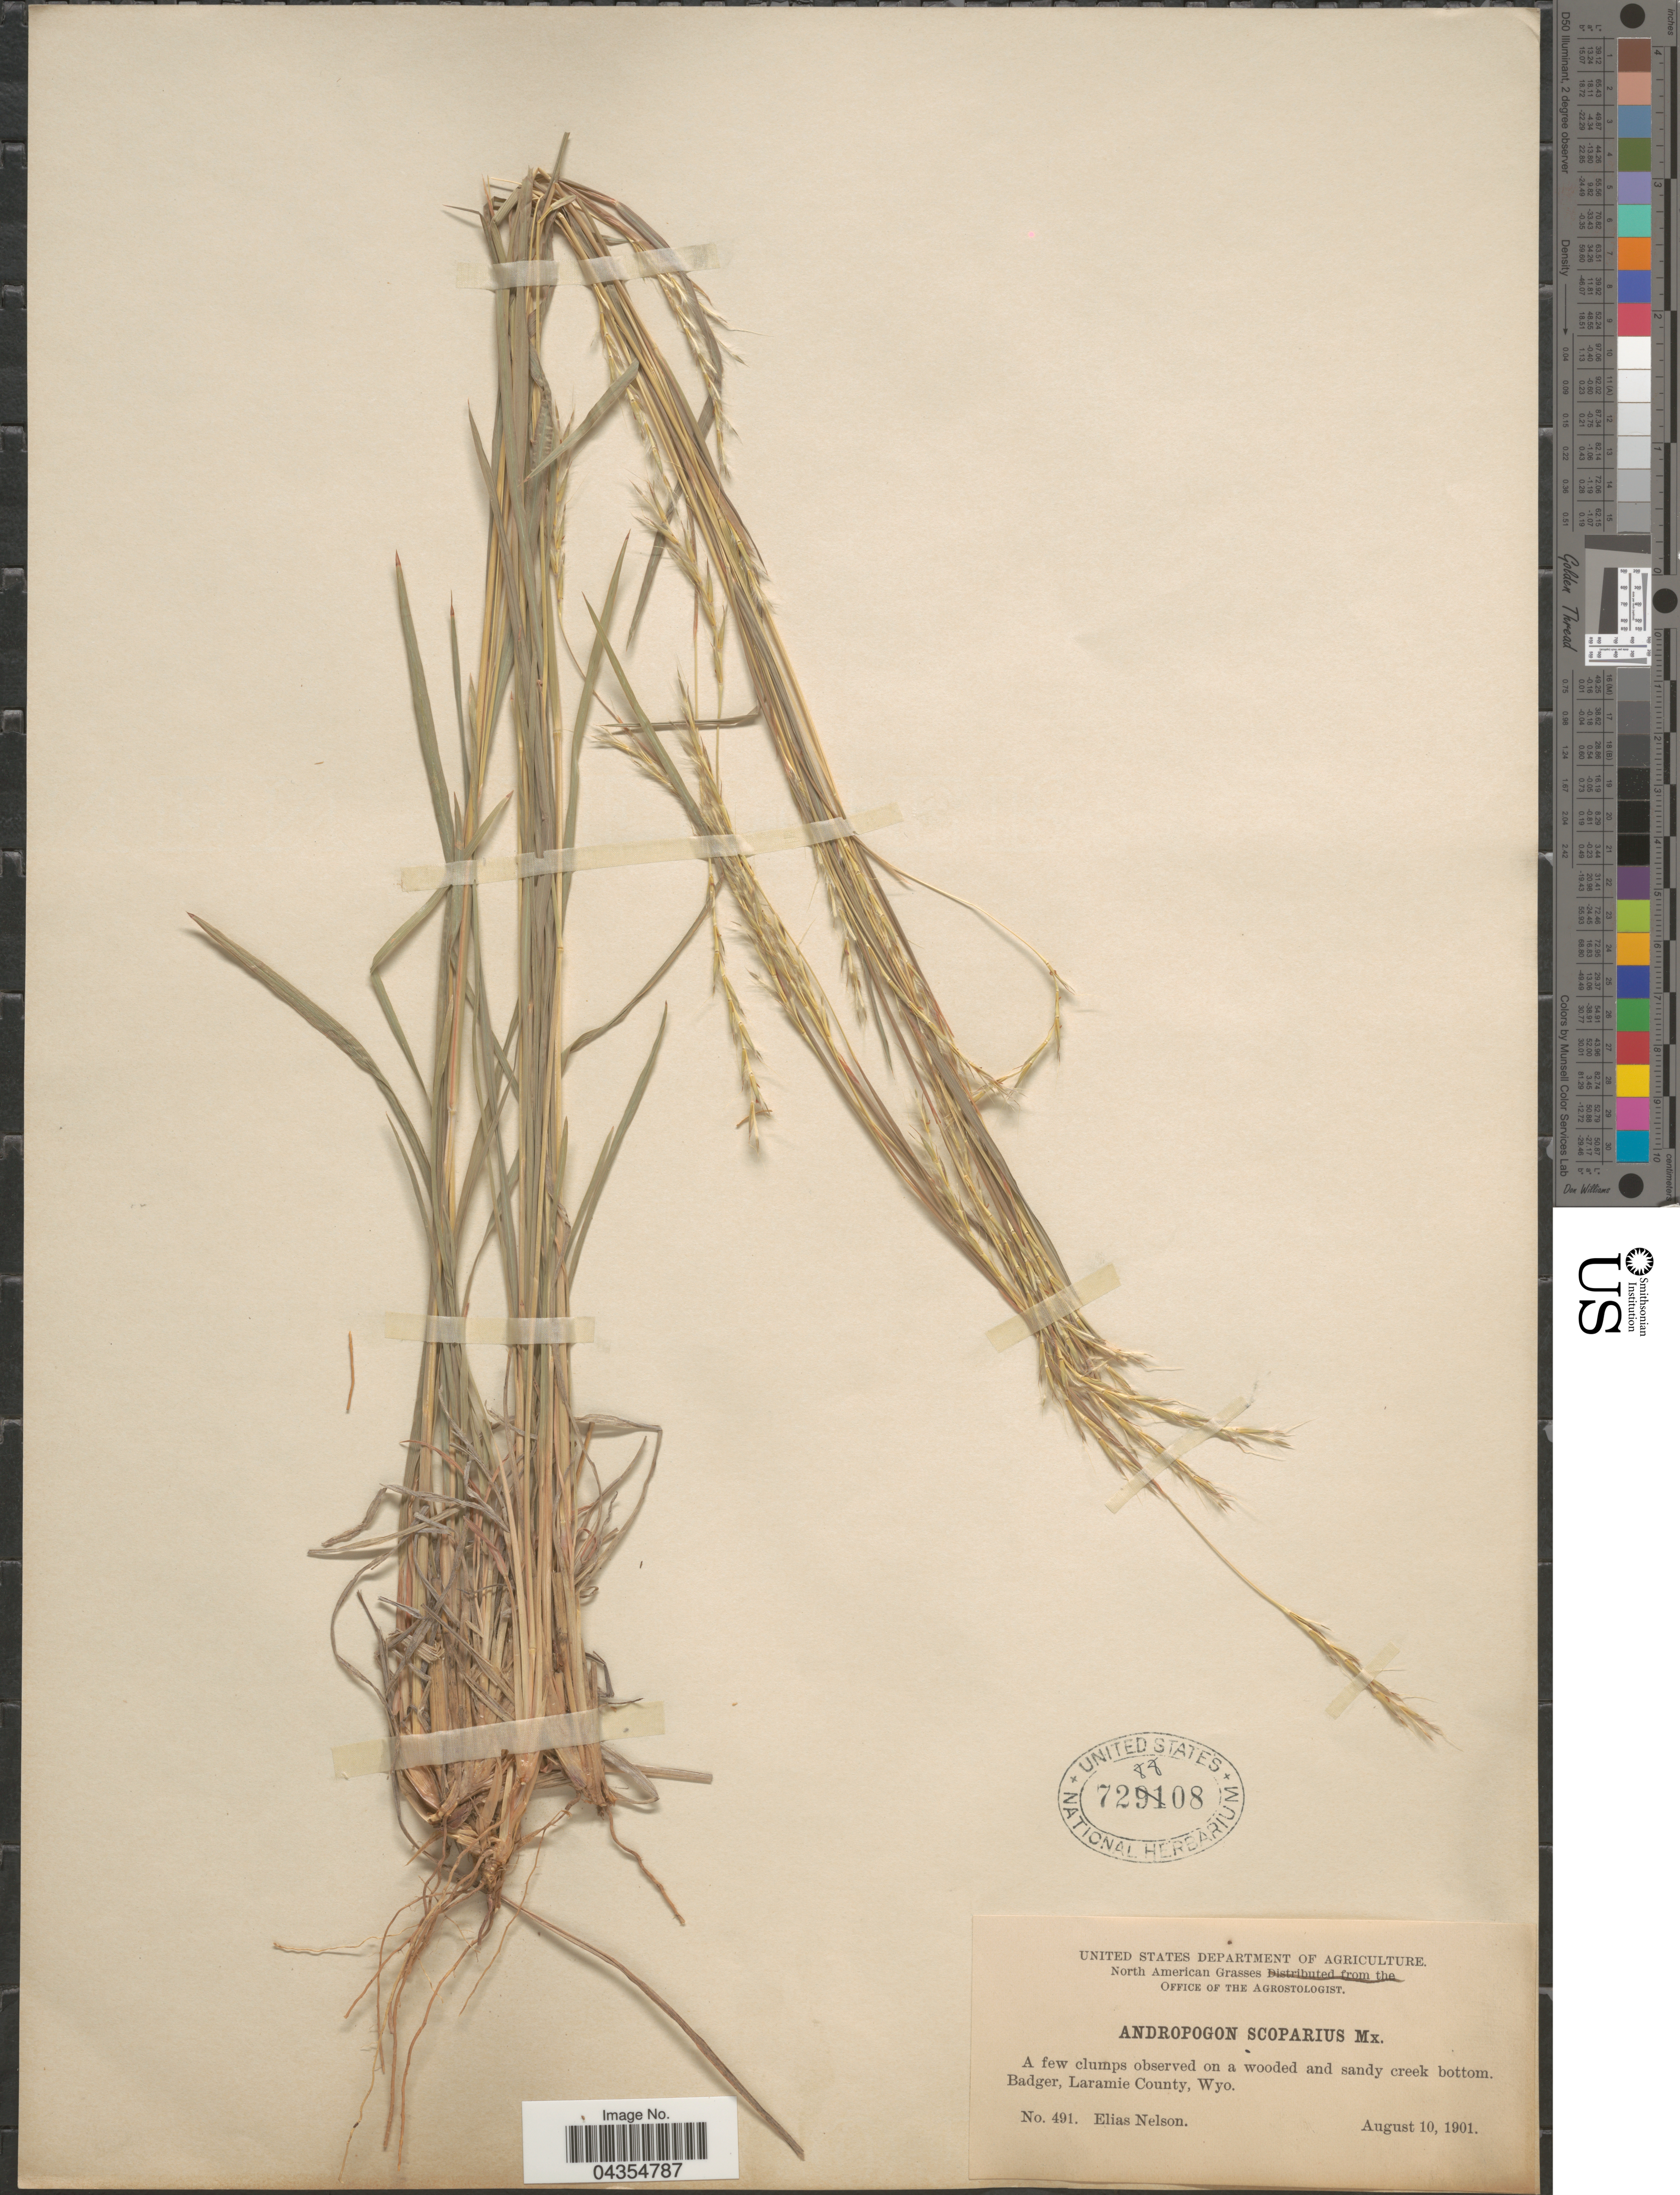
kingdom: Plantae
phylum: Tracheophyta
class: Liliopsida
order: Poales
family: Poaceae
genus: Schizachyrium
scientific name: Schizachyrium sanguineum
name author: (Retz.) Alston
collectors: E. Nelson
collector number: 491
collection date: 1901-08-10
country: United States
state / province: Wyoming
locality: Badger, Laramie County.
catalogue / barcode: US 728808